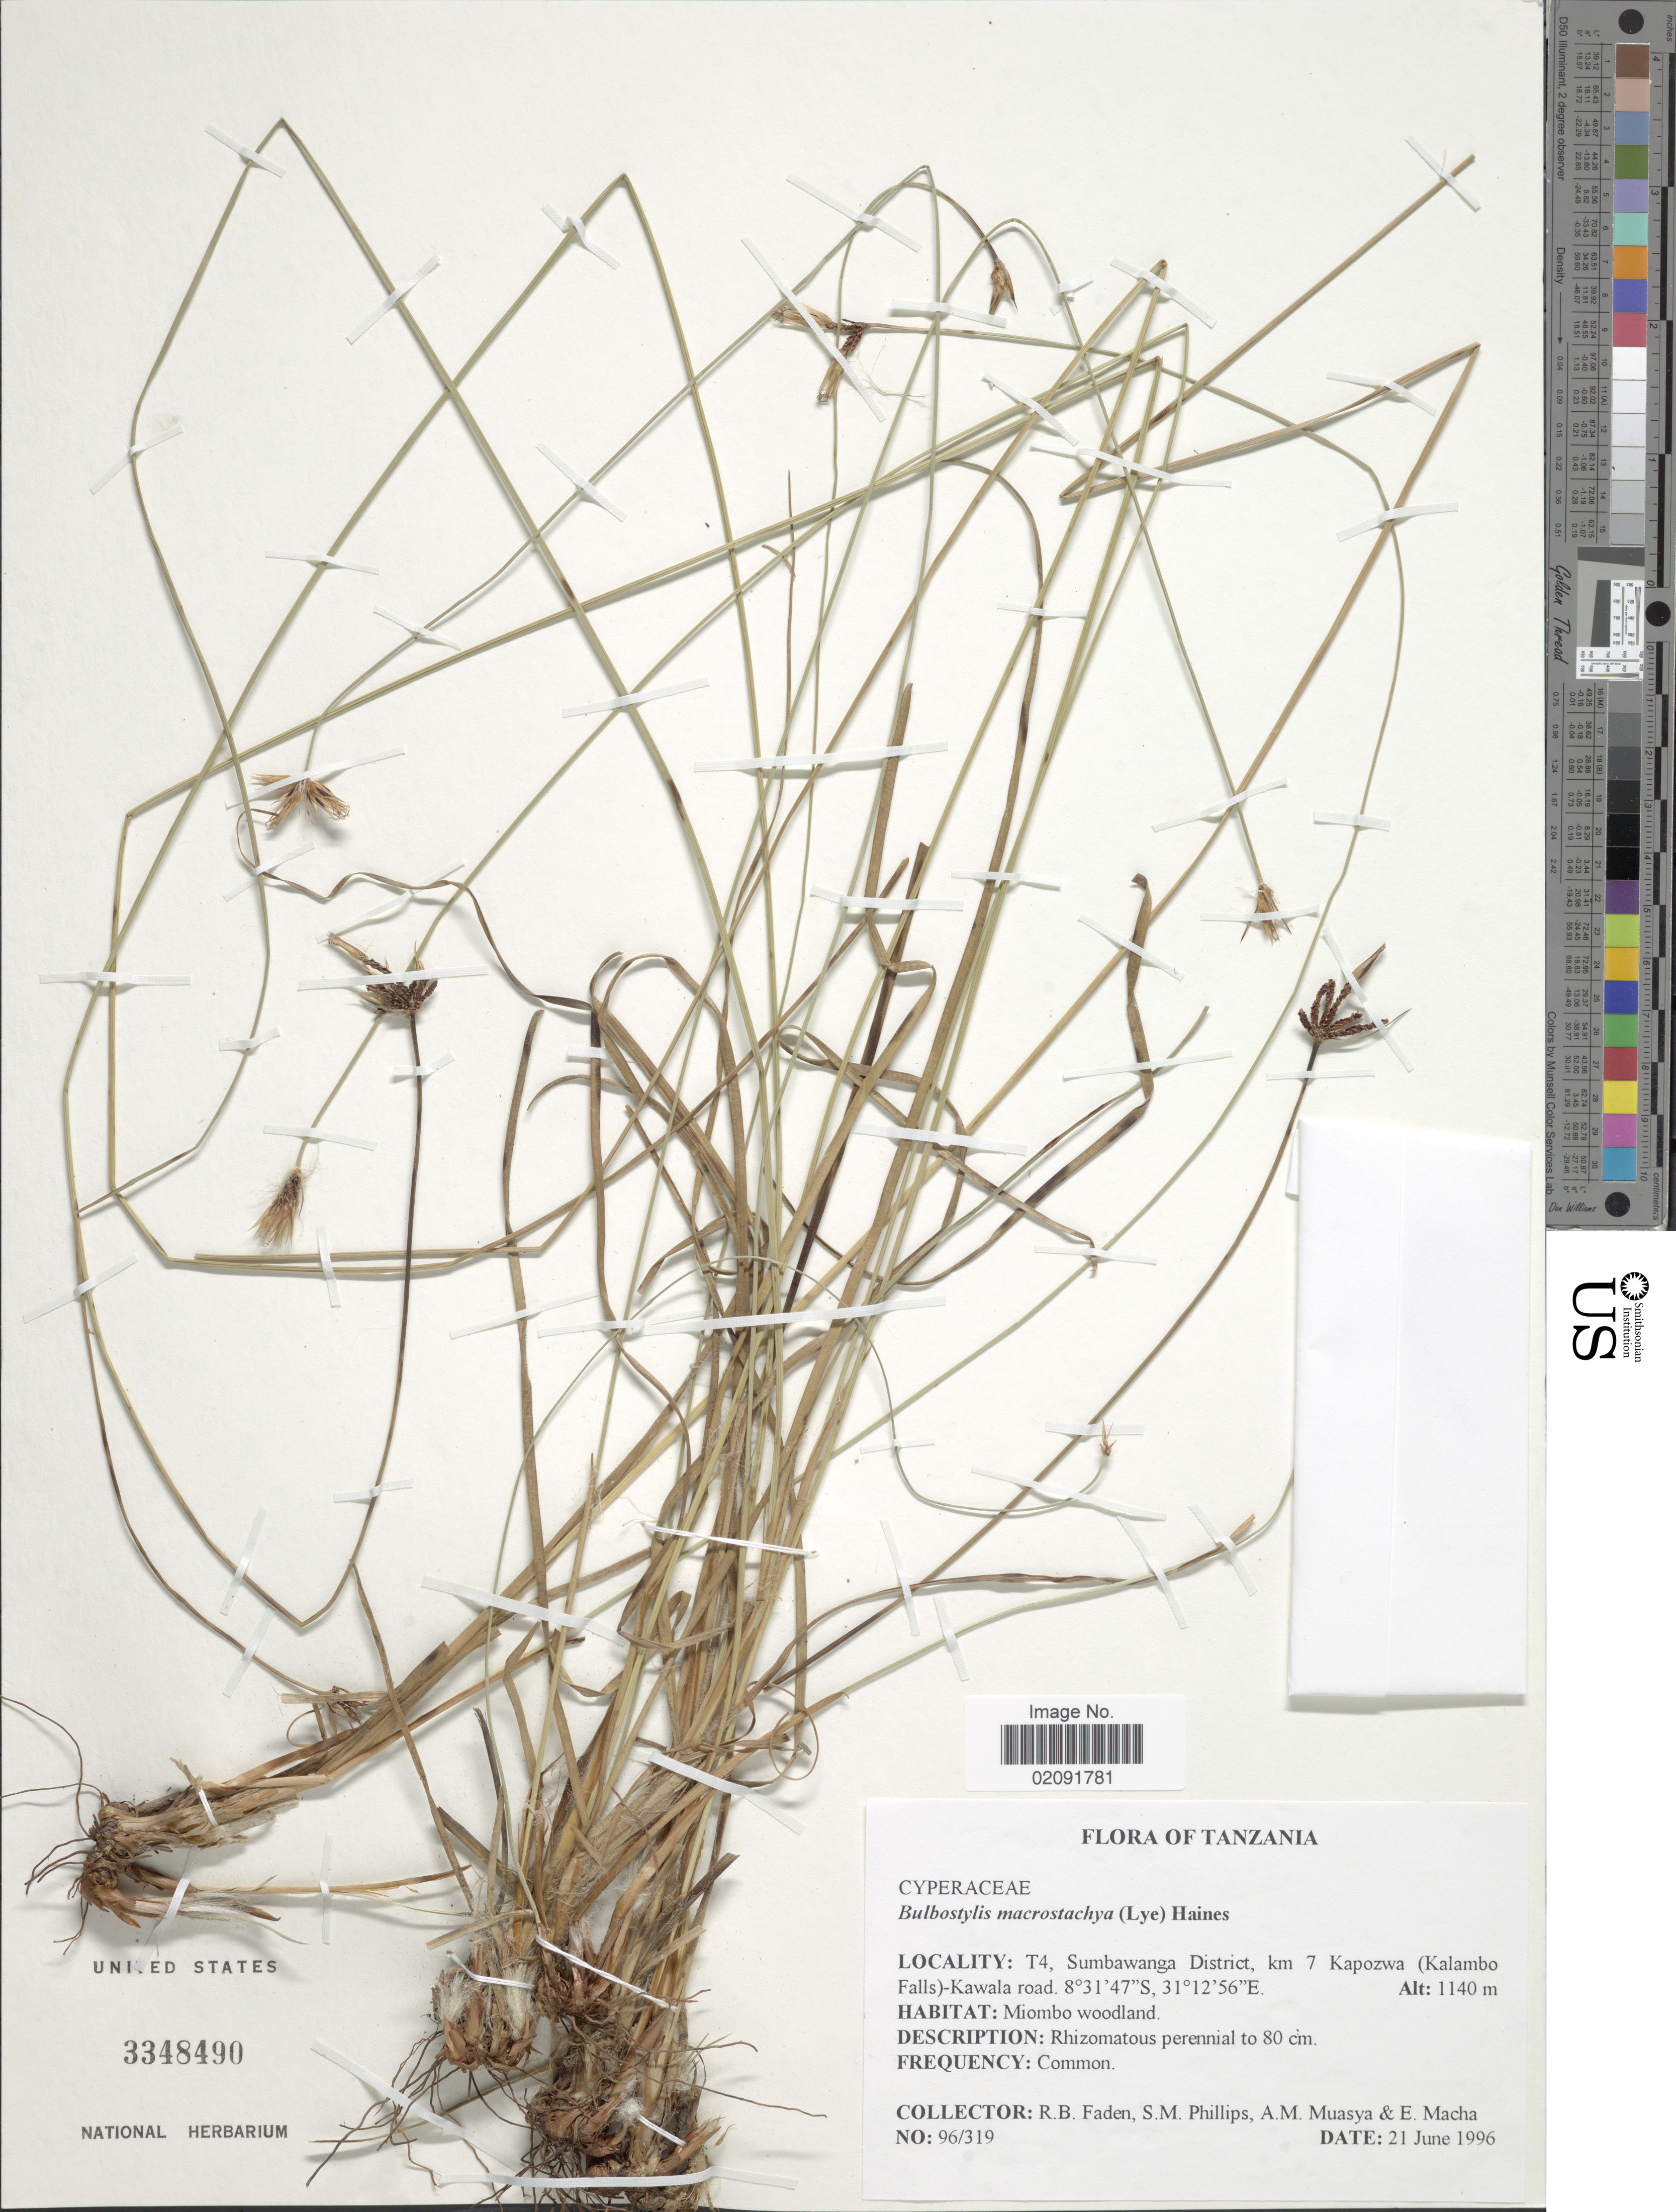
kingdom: Plantae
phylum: Tracheophyta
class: Liliopsida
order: Poales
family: Cyperaceae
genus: Bulbostylis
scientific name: Bulbostylis macrostachya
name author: R.W. Haines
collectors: R. B. Faden, S. M. Phillips, A. Muasya & E. Macha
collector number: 96/319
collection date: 1996-06-21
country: Tanzania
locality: T4, Sumbawanga District, km 7 Kapozwa (Kalambo Falls)-Kawala road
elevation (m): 1140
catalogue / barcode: US 3348490